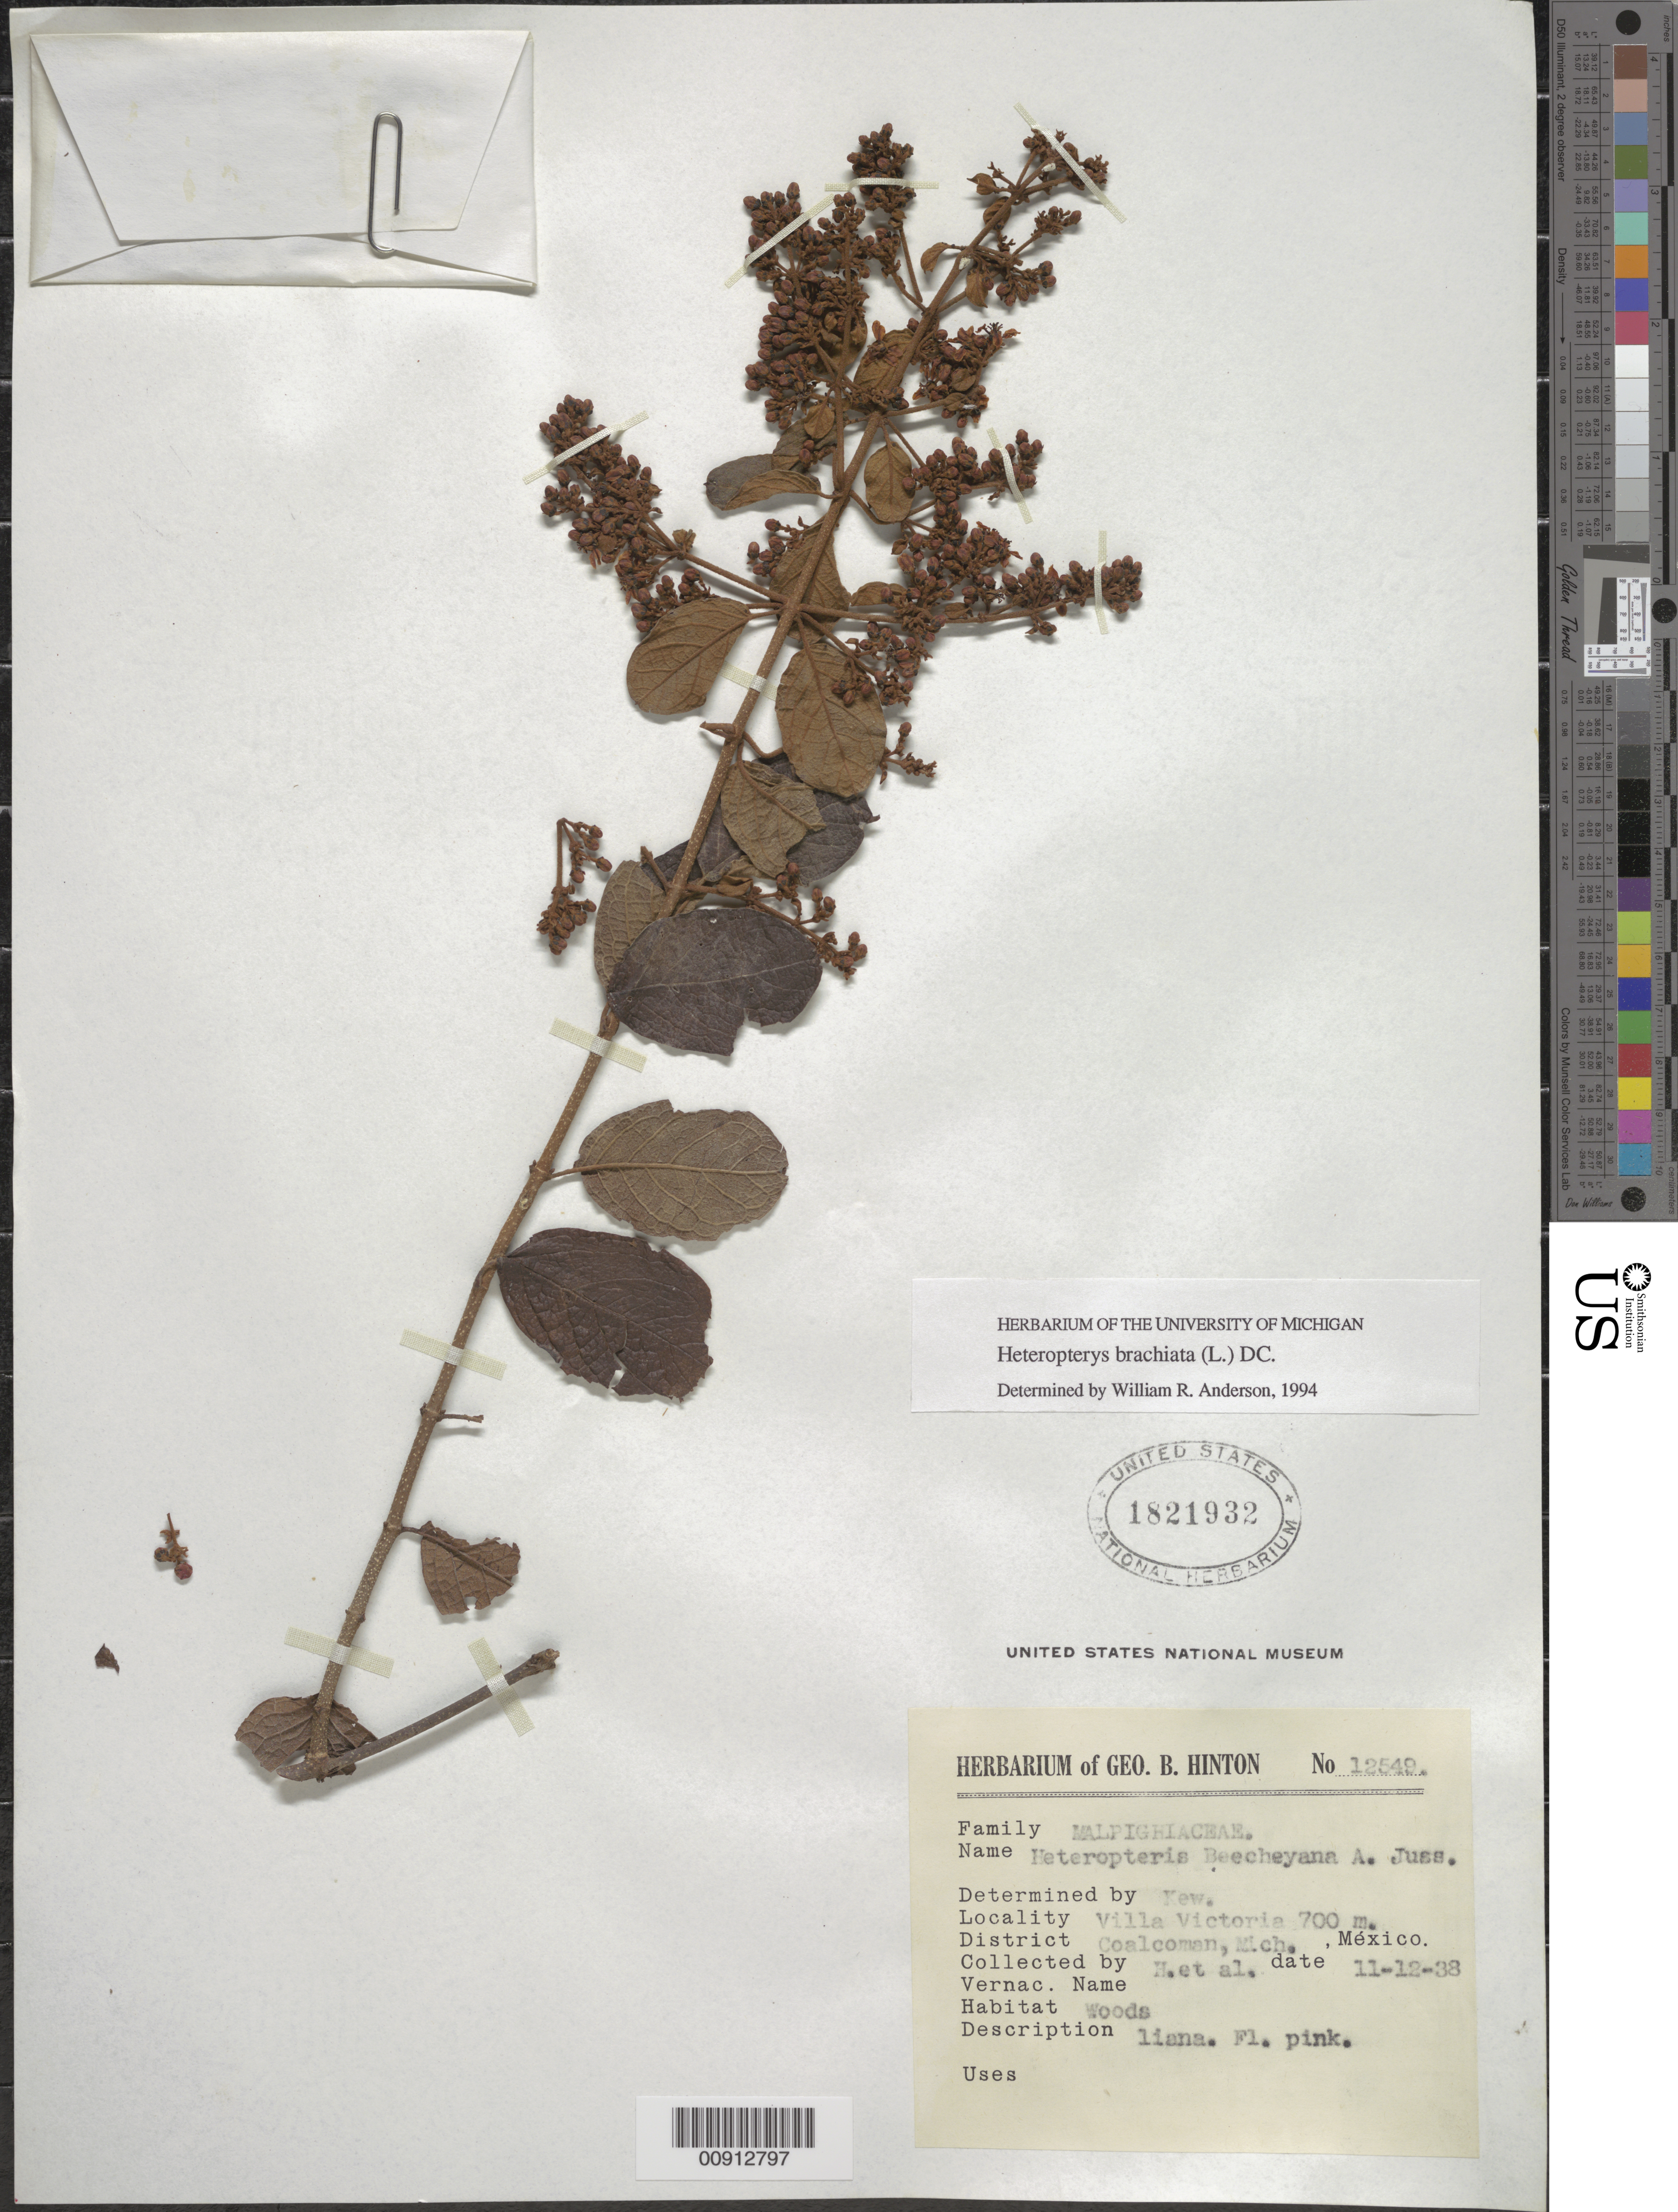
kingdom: Plantae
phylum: Tracheophyta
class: Magnoliopsida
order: Malpighiales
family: Malpighiaceae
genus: Heteropterys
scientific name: Heteropterys brachiata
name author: (L.) DC.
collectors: G. B. Hinton & et al.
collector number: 12549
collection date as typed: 12 Nov 1938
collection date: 1938-11-12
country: Mexico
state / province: Michoacán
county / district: Coalcomán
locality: Villa Victoria, District Coalcomán, Michoacán.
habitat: Woods.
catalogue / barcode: US 1821932